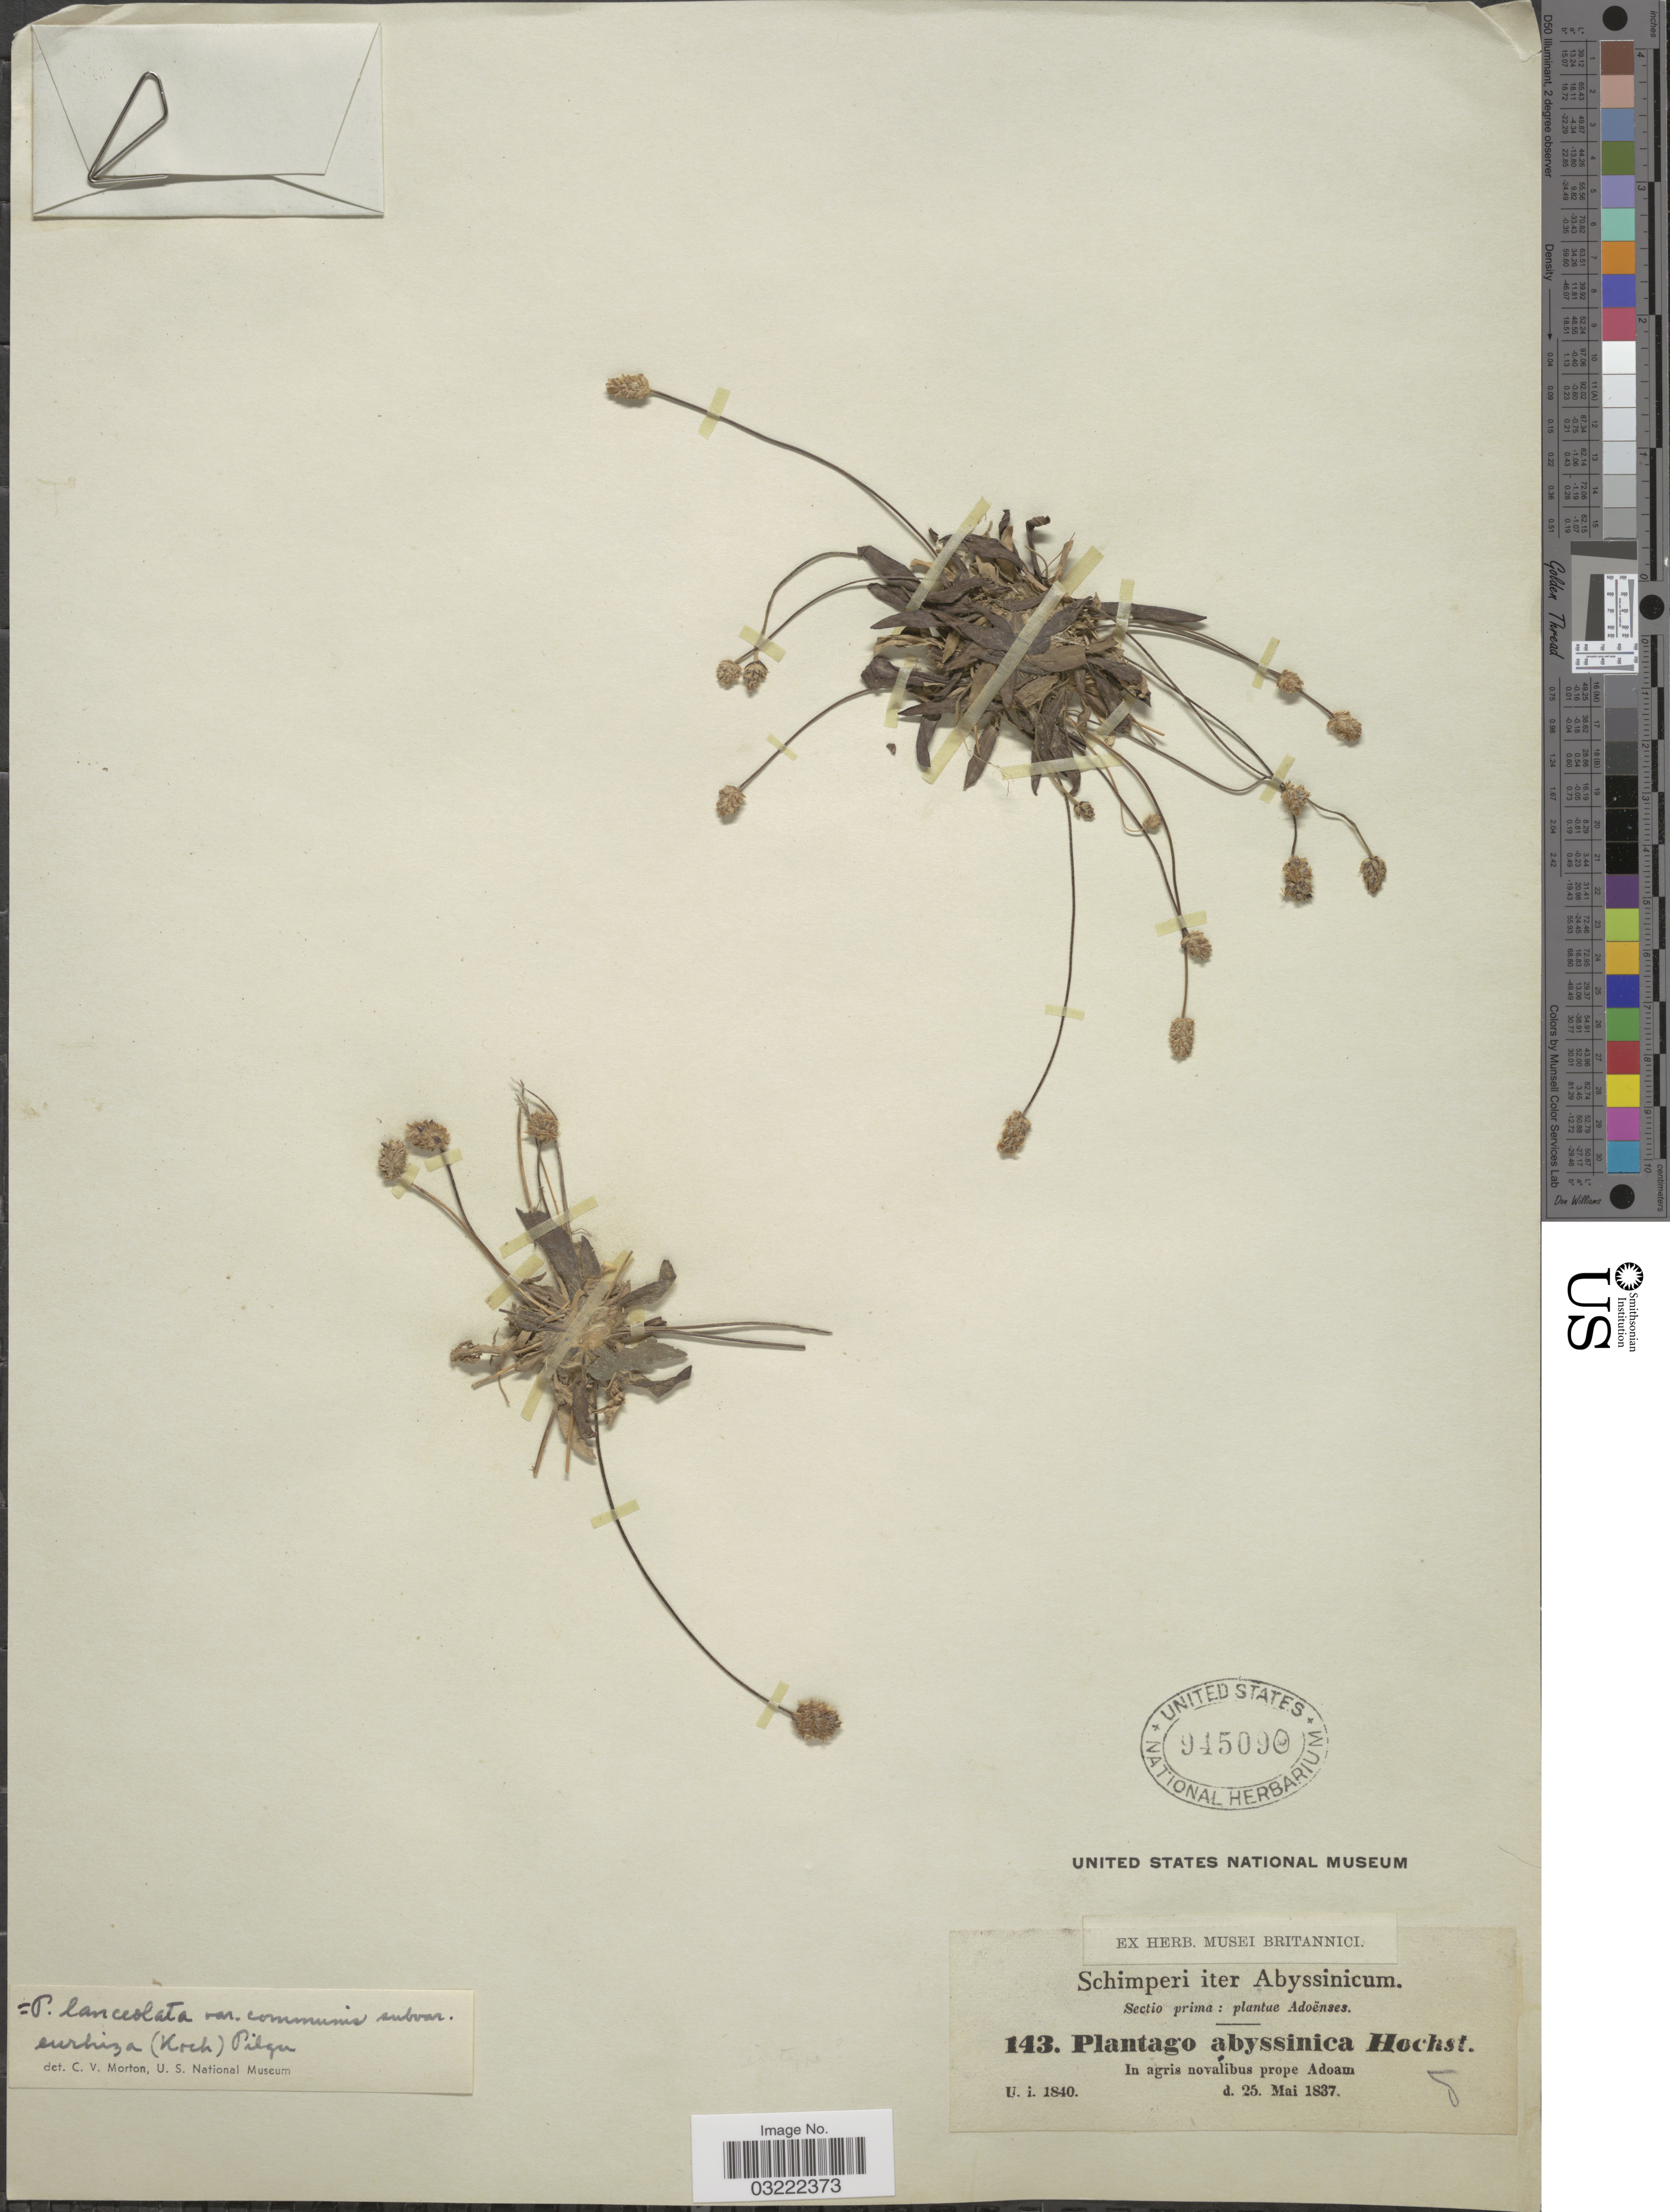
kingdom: Plantae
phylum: Tracheophyta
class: Magnoliopsida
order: Lamiales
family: Plantaginaceae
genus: Plantago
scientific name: Plantago lanceolata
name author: L.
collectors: -. Schimper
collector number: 143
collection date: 1837-05-25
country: Ethiopia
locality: Abyssinicum, Sectio prima: plantae Adoënses, In agris novalibus prope Adoam.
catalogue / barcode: US 945090